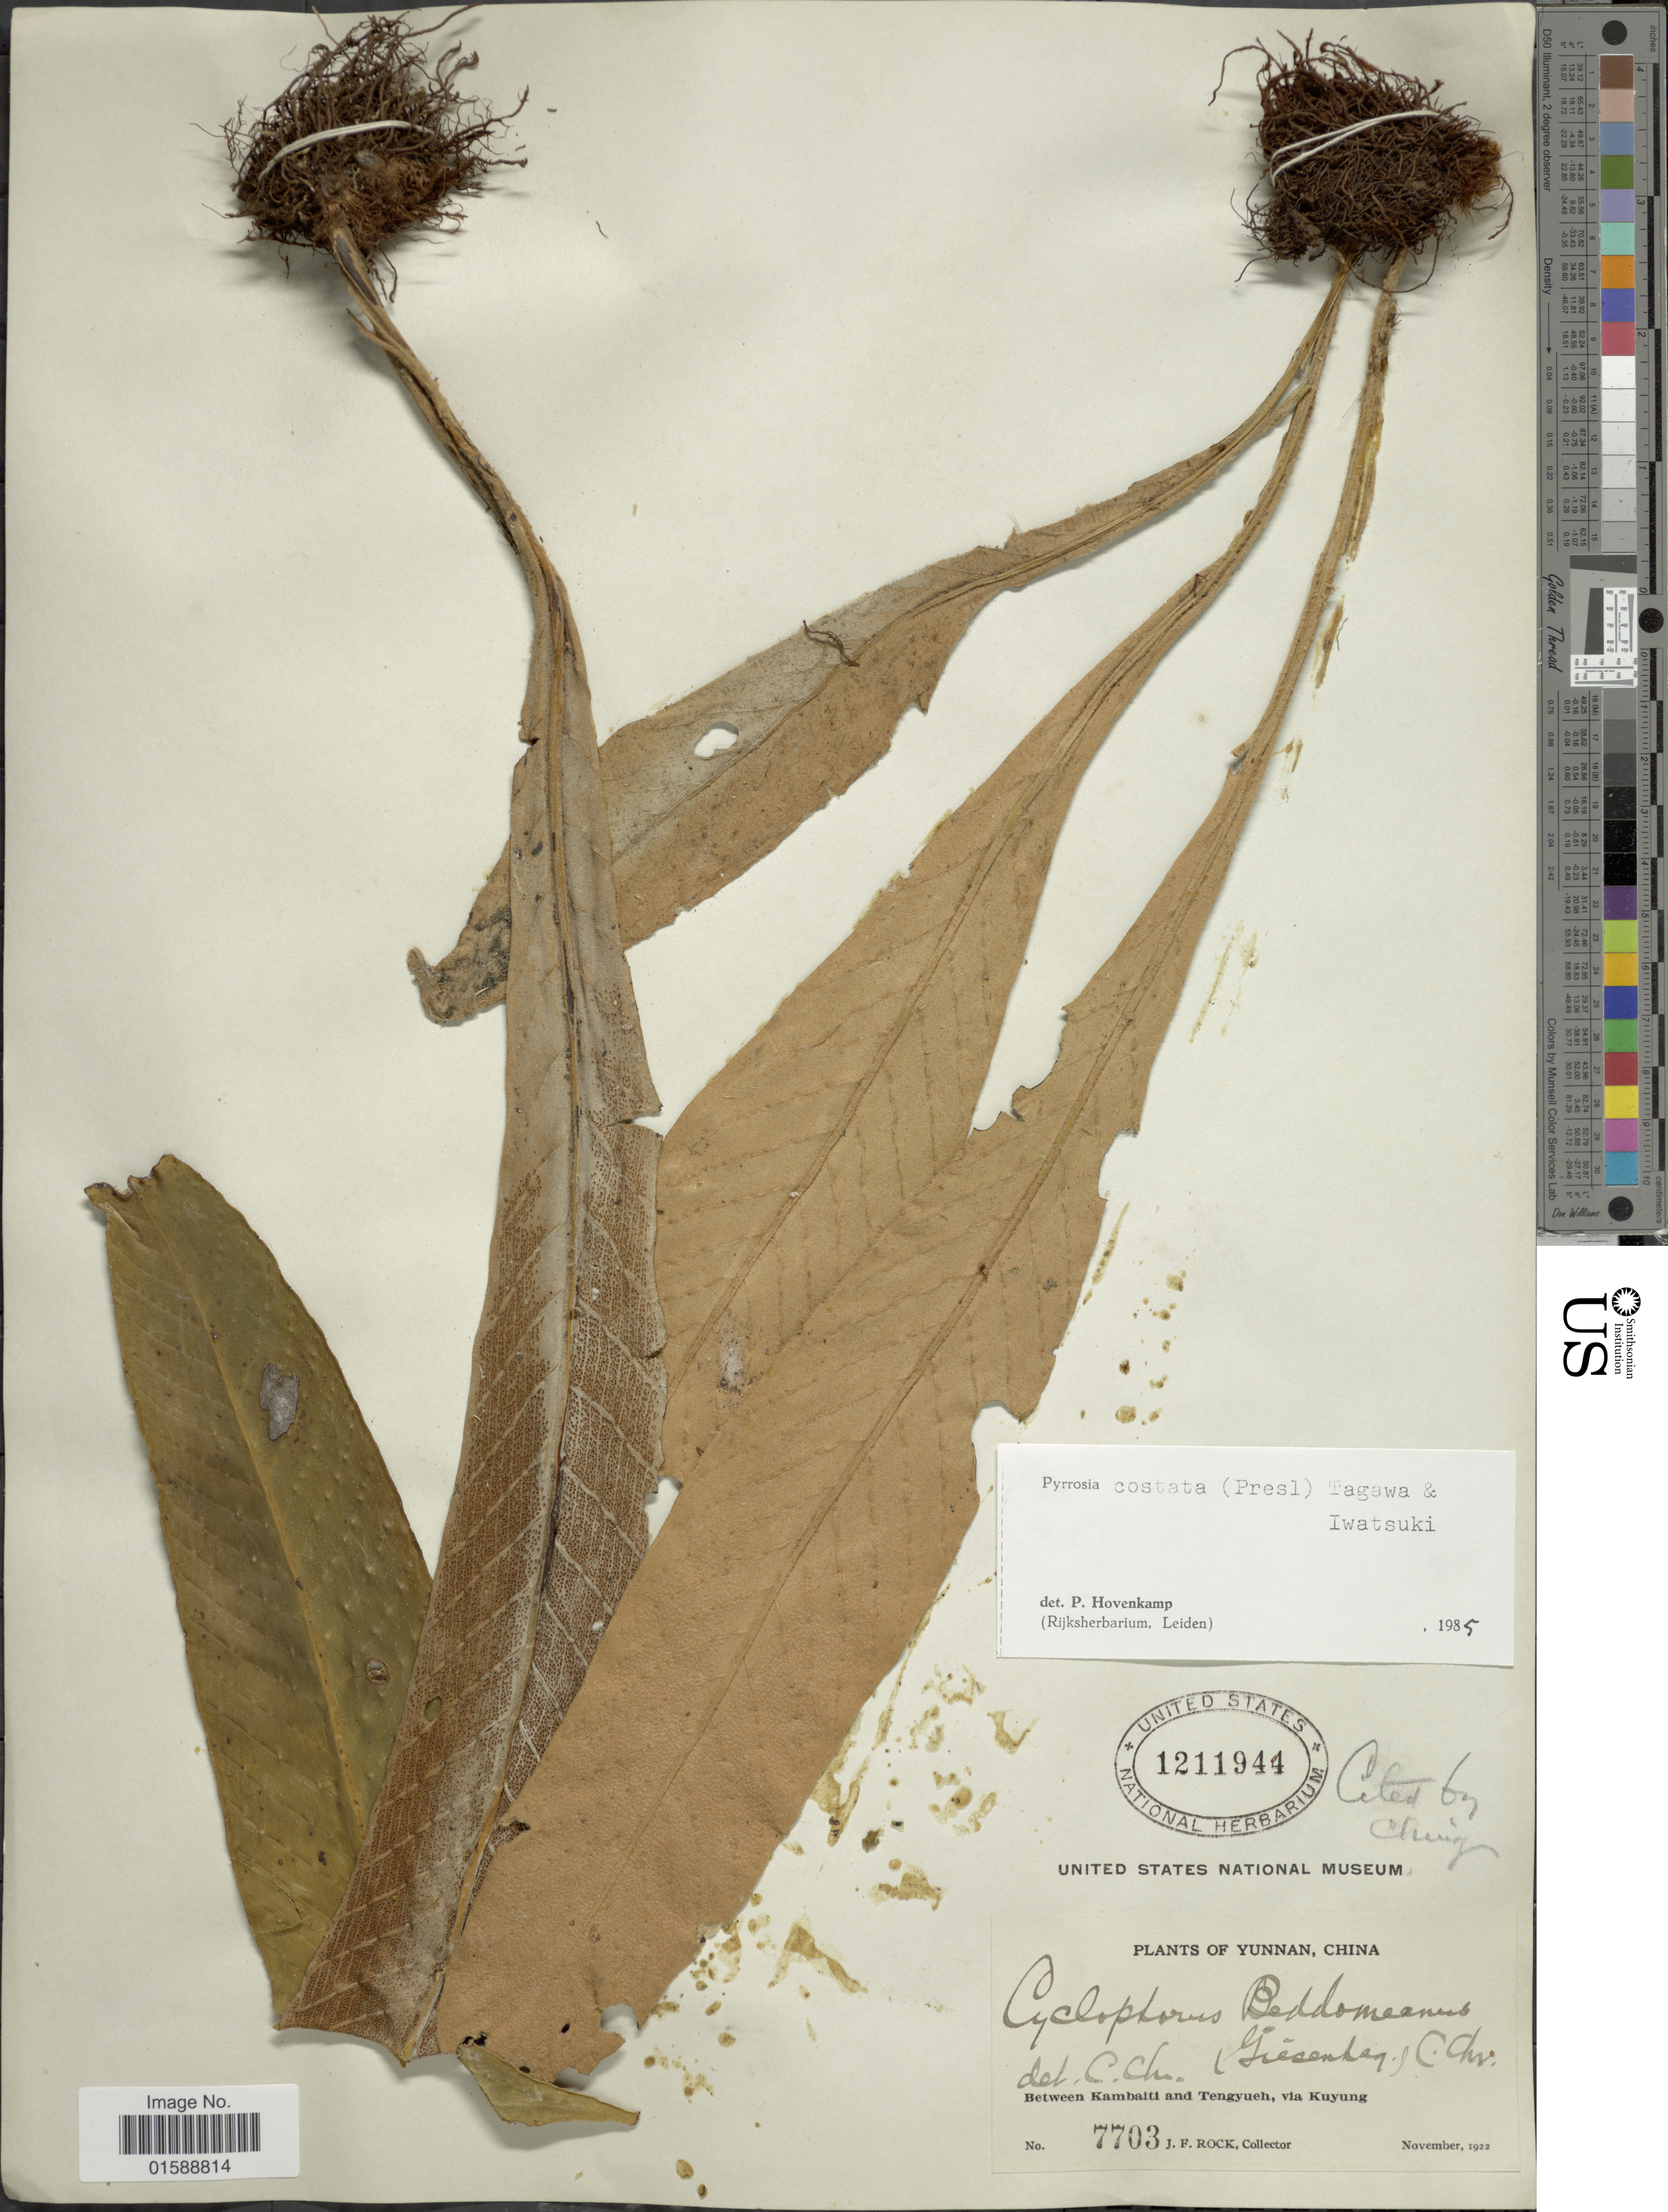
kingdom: Plantae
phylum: Tracheophyta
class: Polypodiopsida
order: Polypodiales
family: Polypodiaceae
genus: Pyrrosia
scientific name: Pyrrosia costata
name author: (Wall. ex C. Presl) Tagawa & K. Iwats.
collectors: J. Rock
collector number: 7703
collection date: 1922-11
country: China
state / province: Yunnan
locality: Between Kambaiti and Tengyueh, via Kuyung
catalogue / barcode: US 1211944